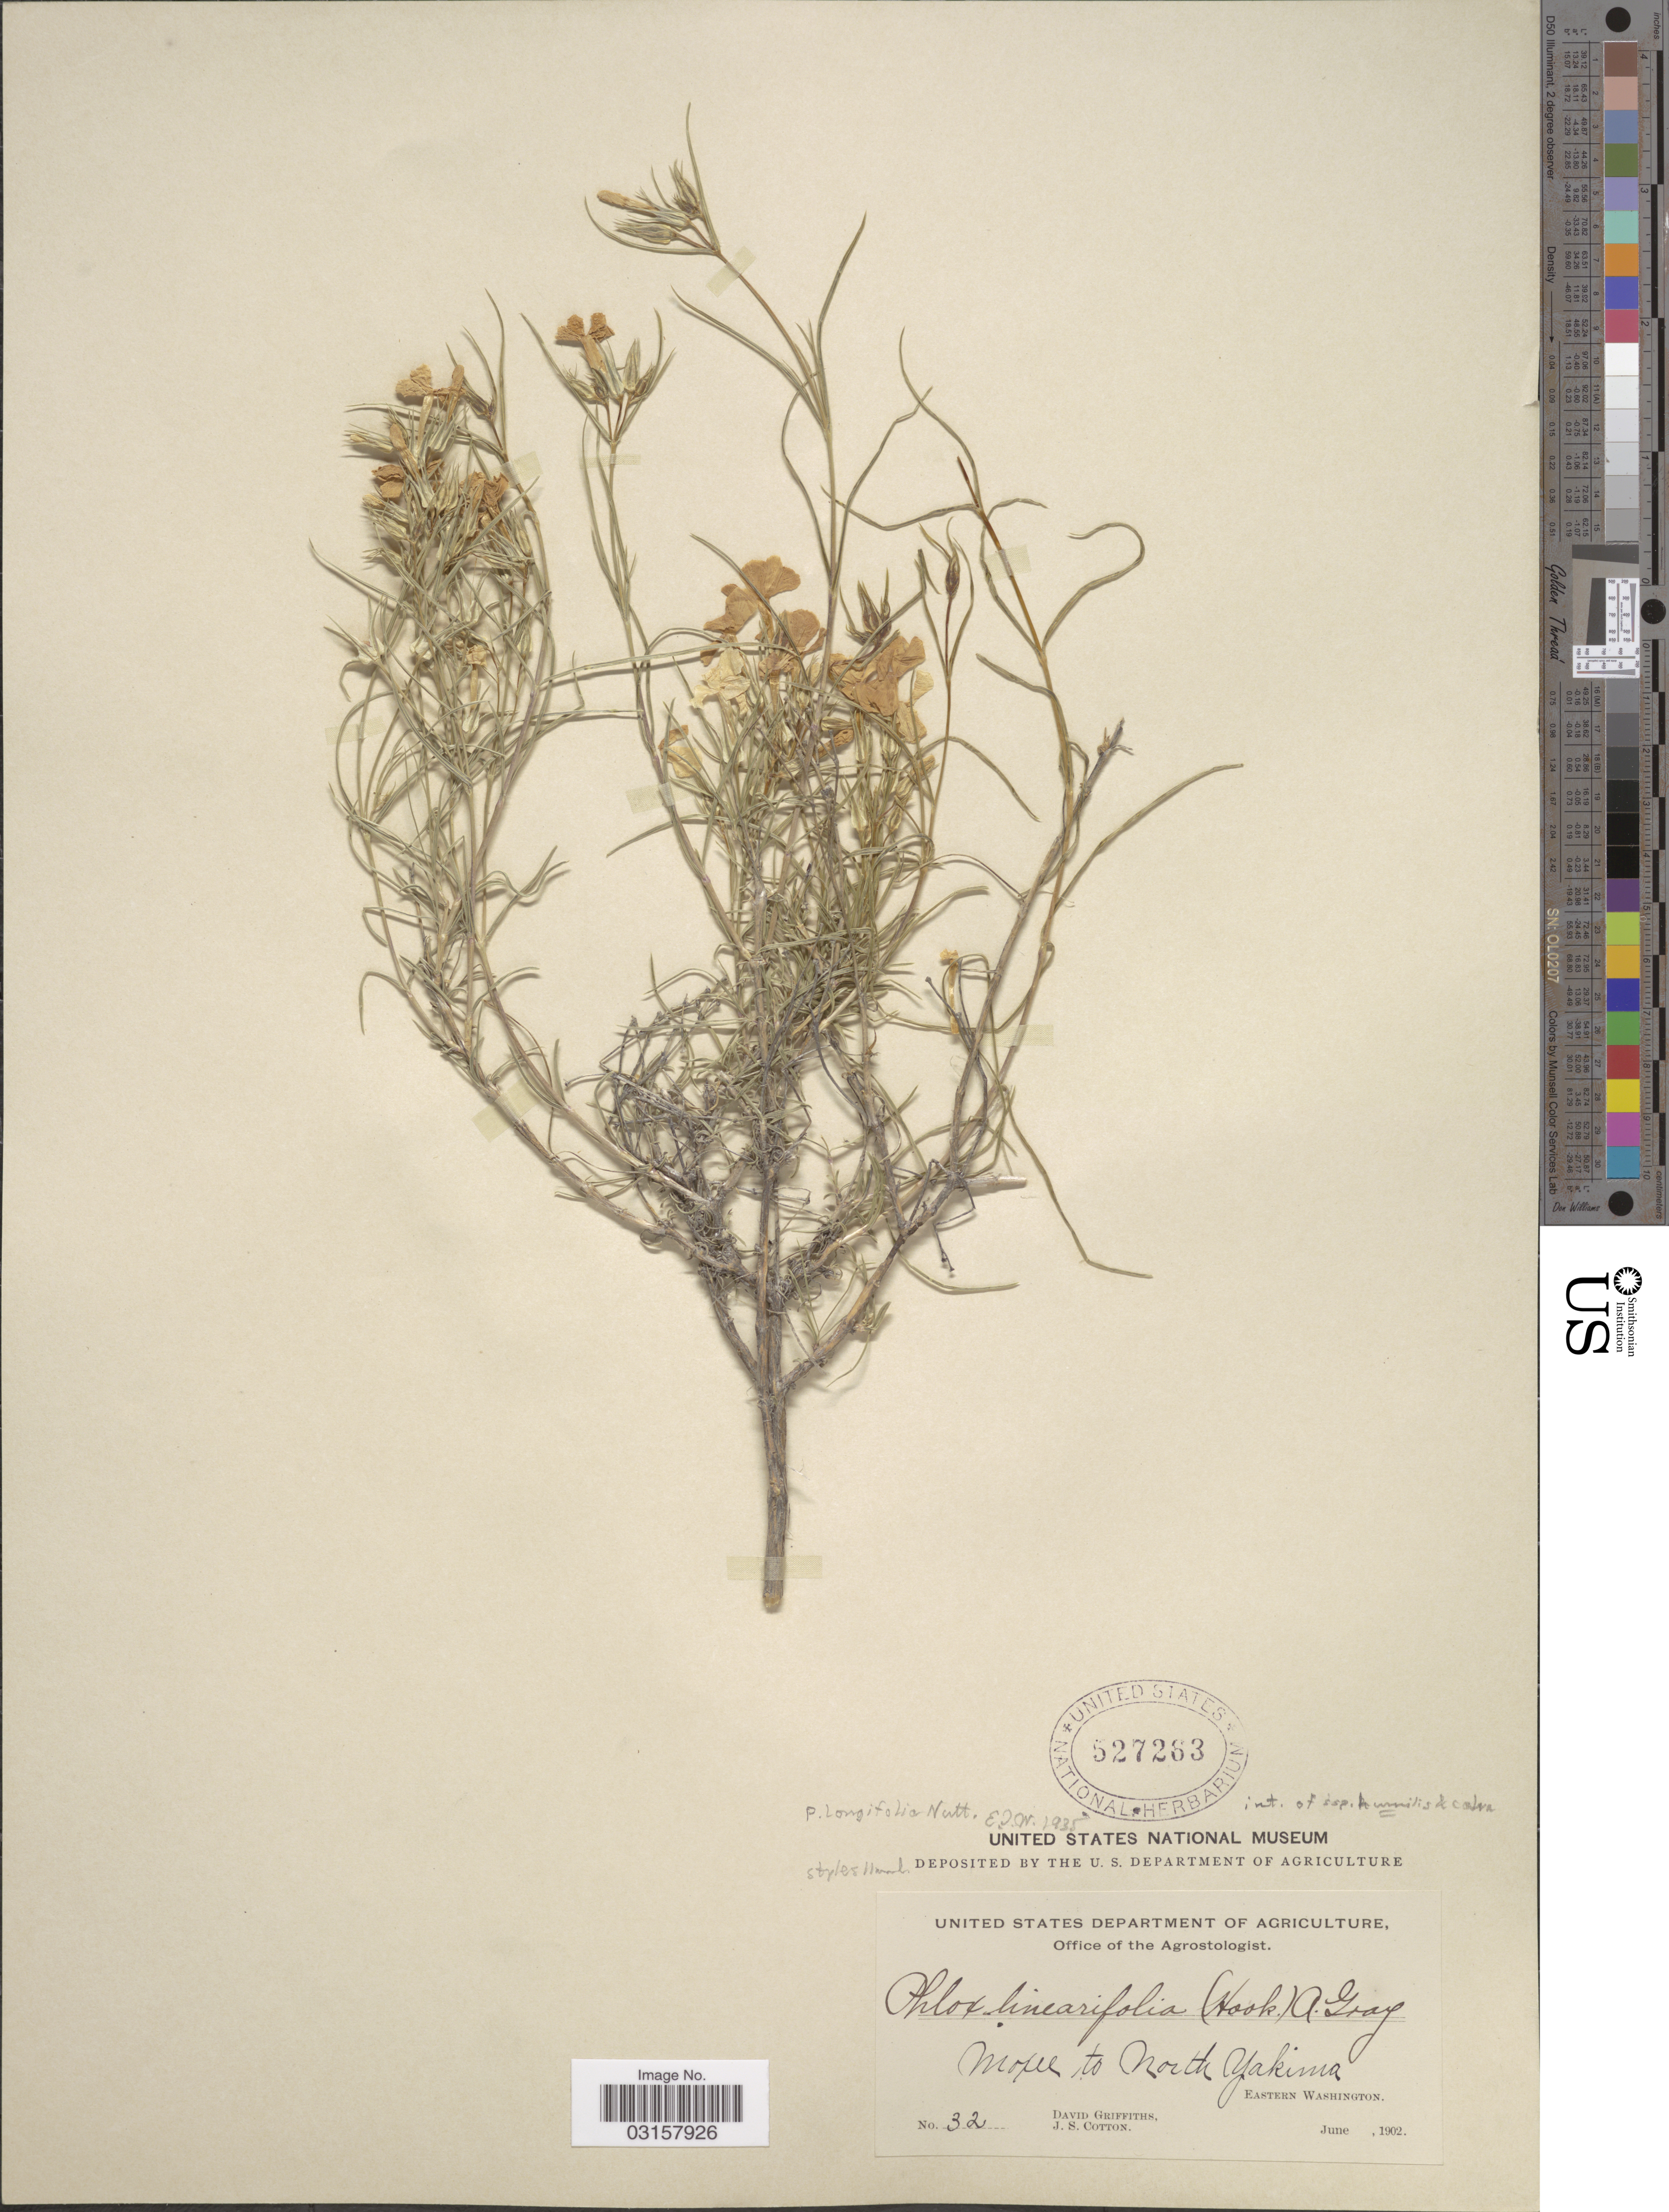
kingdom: Plantae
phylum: Tracheophyta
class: Magnoliopsida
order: Ericales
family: Polemoniaceae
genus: Phlox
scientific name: Phlox longifolia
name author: Nutt.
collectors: D. Griffiths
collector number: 32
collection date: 1902-06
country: United States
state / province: Washington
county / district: Yakima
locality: Moxee to North Yakima. Eastern Washington.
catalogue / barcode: US 527263